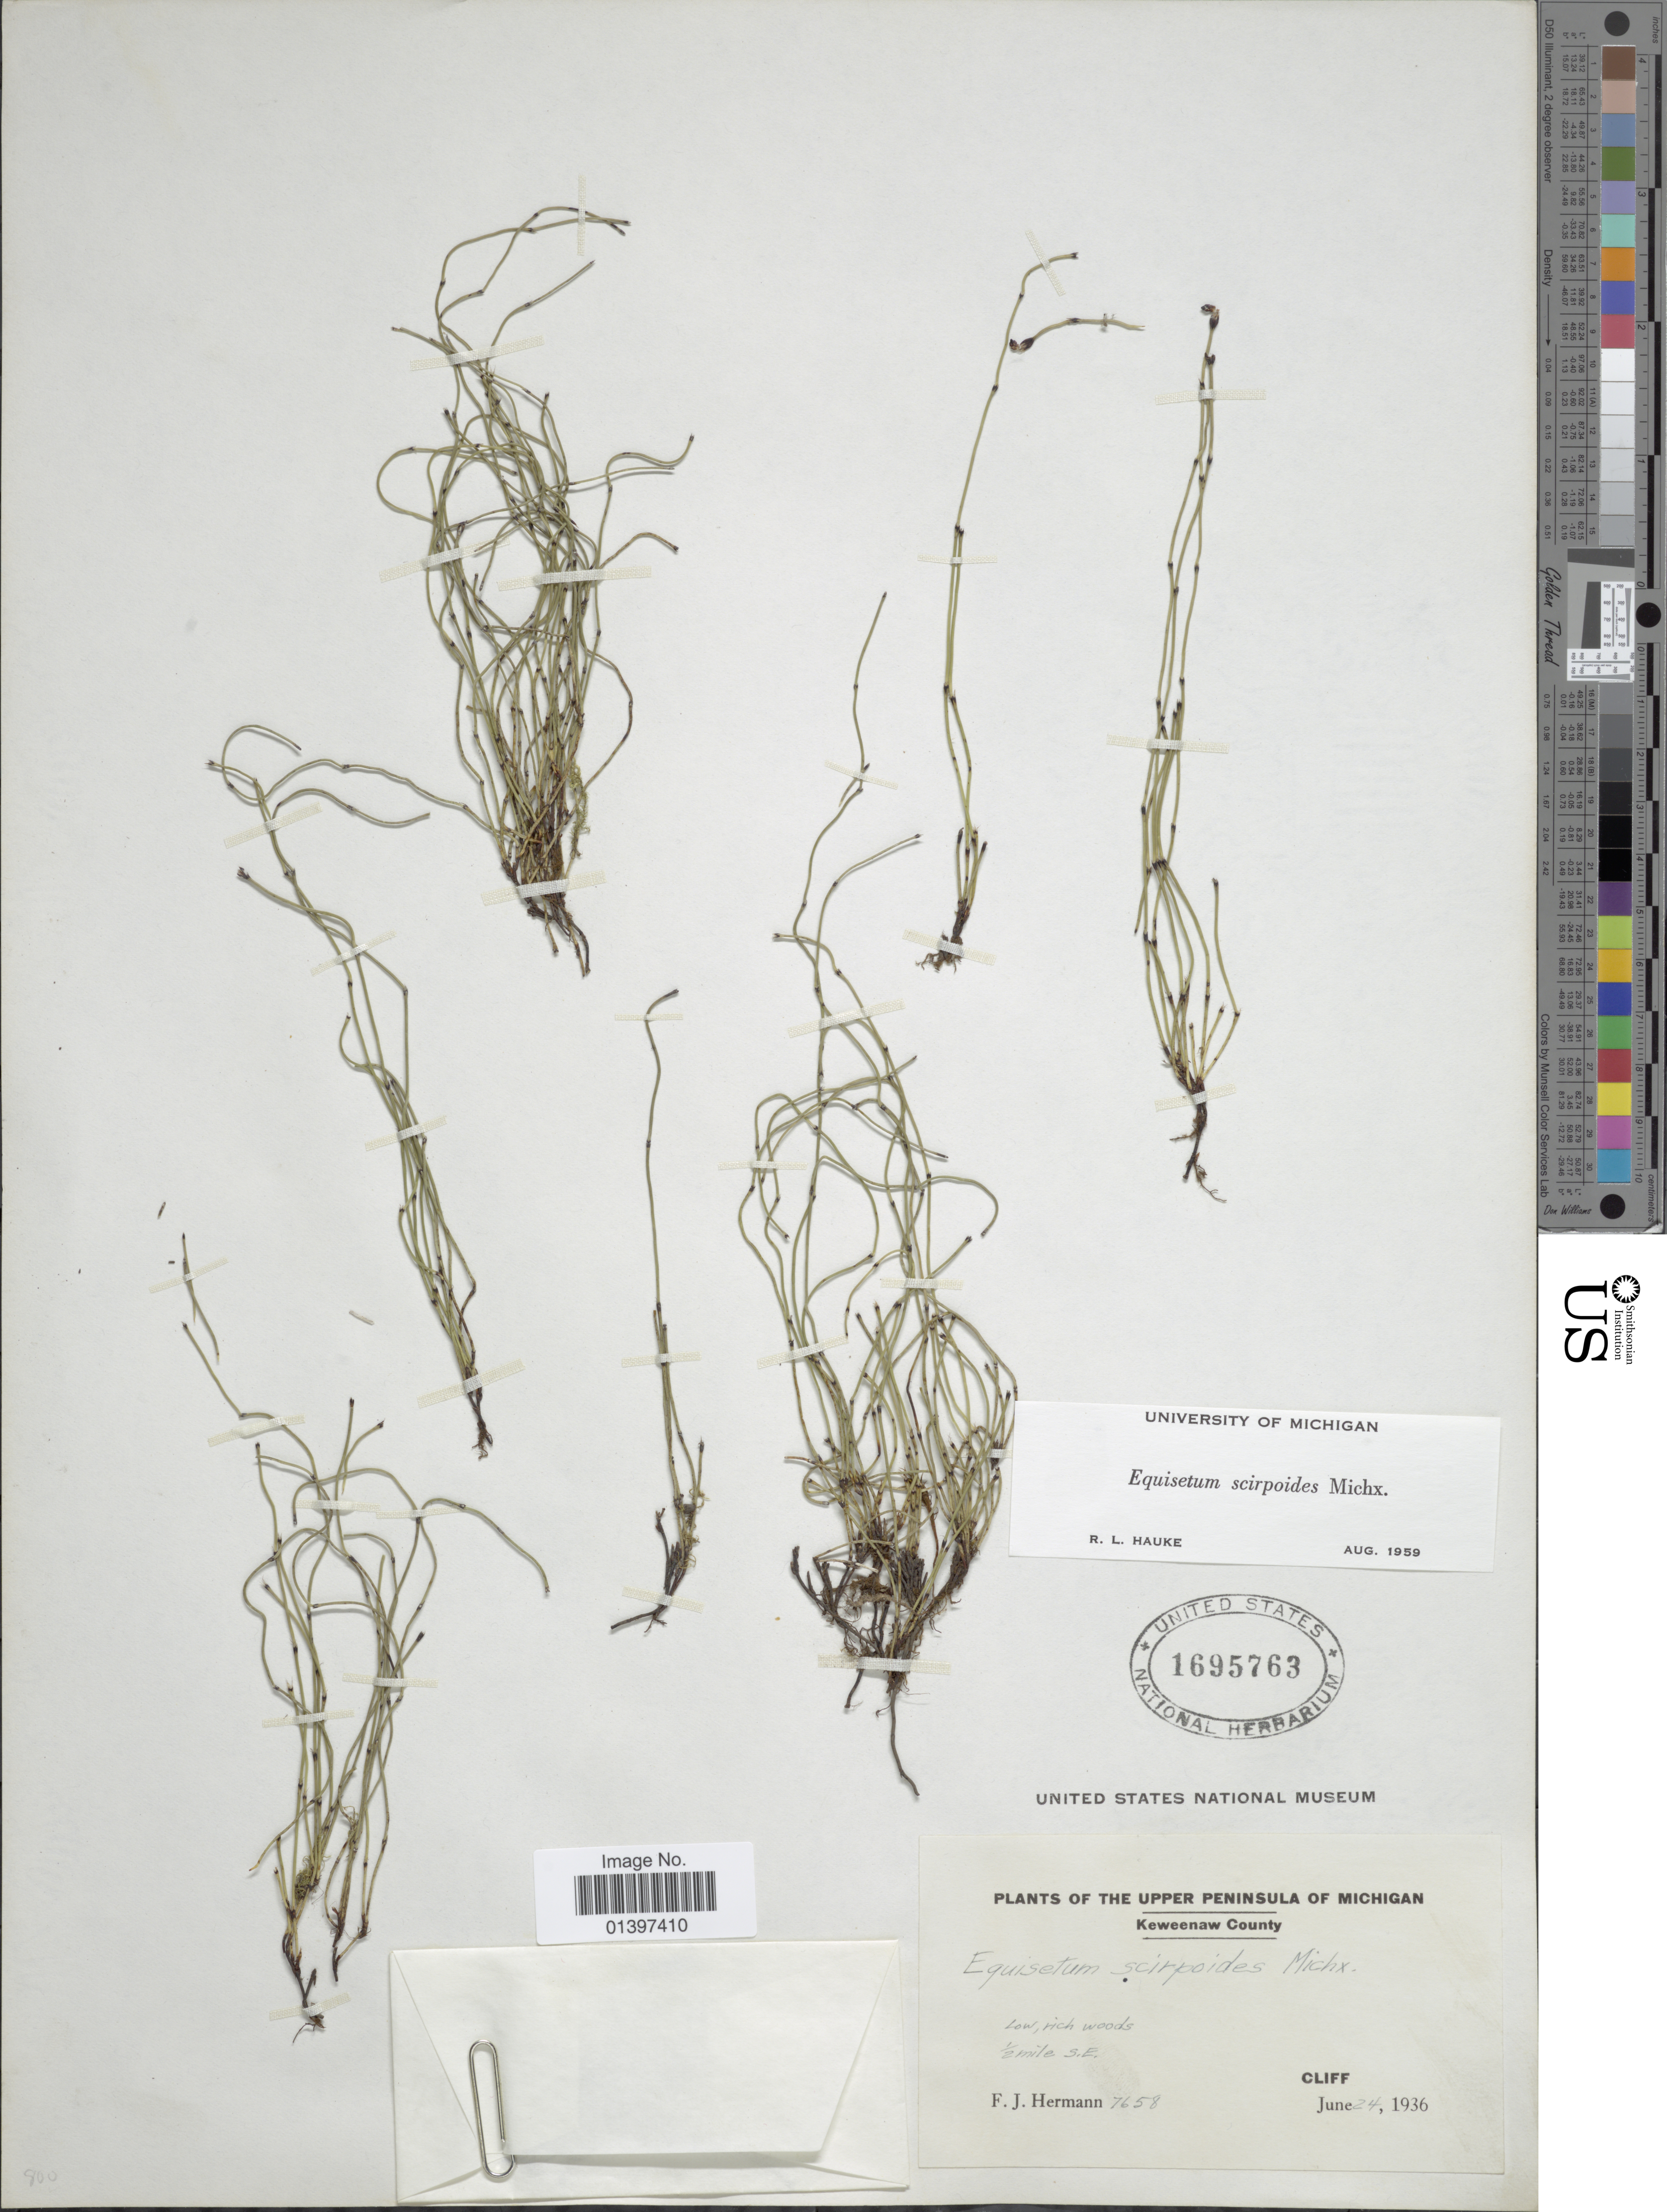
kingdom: Plantae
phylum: Tracheophyta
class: Polypodiopsida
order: Equisetales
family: Equisetaceae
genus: Equisetum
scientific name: Equisetum scirpoides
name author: Michx.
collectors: F. J. Hermann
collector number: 7658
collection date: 1936-06-24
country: United States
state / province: Michigan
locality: Upper Peninsula of Michigan, Keweenaw County, low, rich woods, ½mile S.E., Cliff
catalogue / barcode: US 1695763